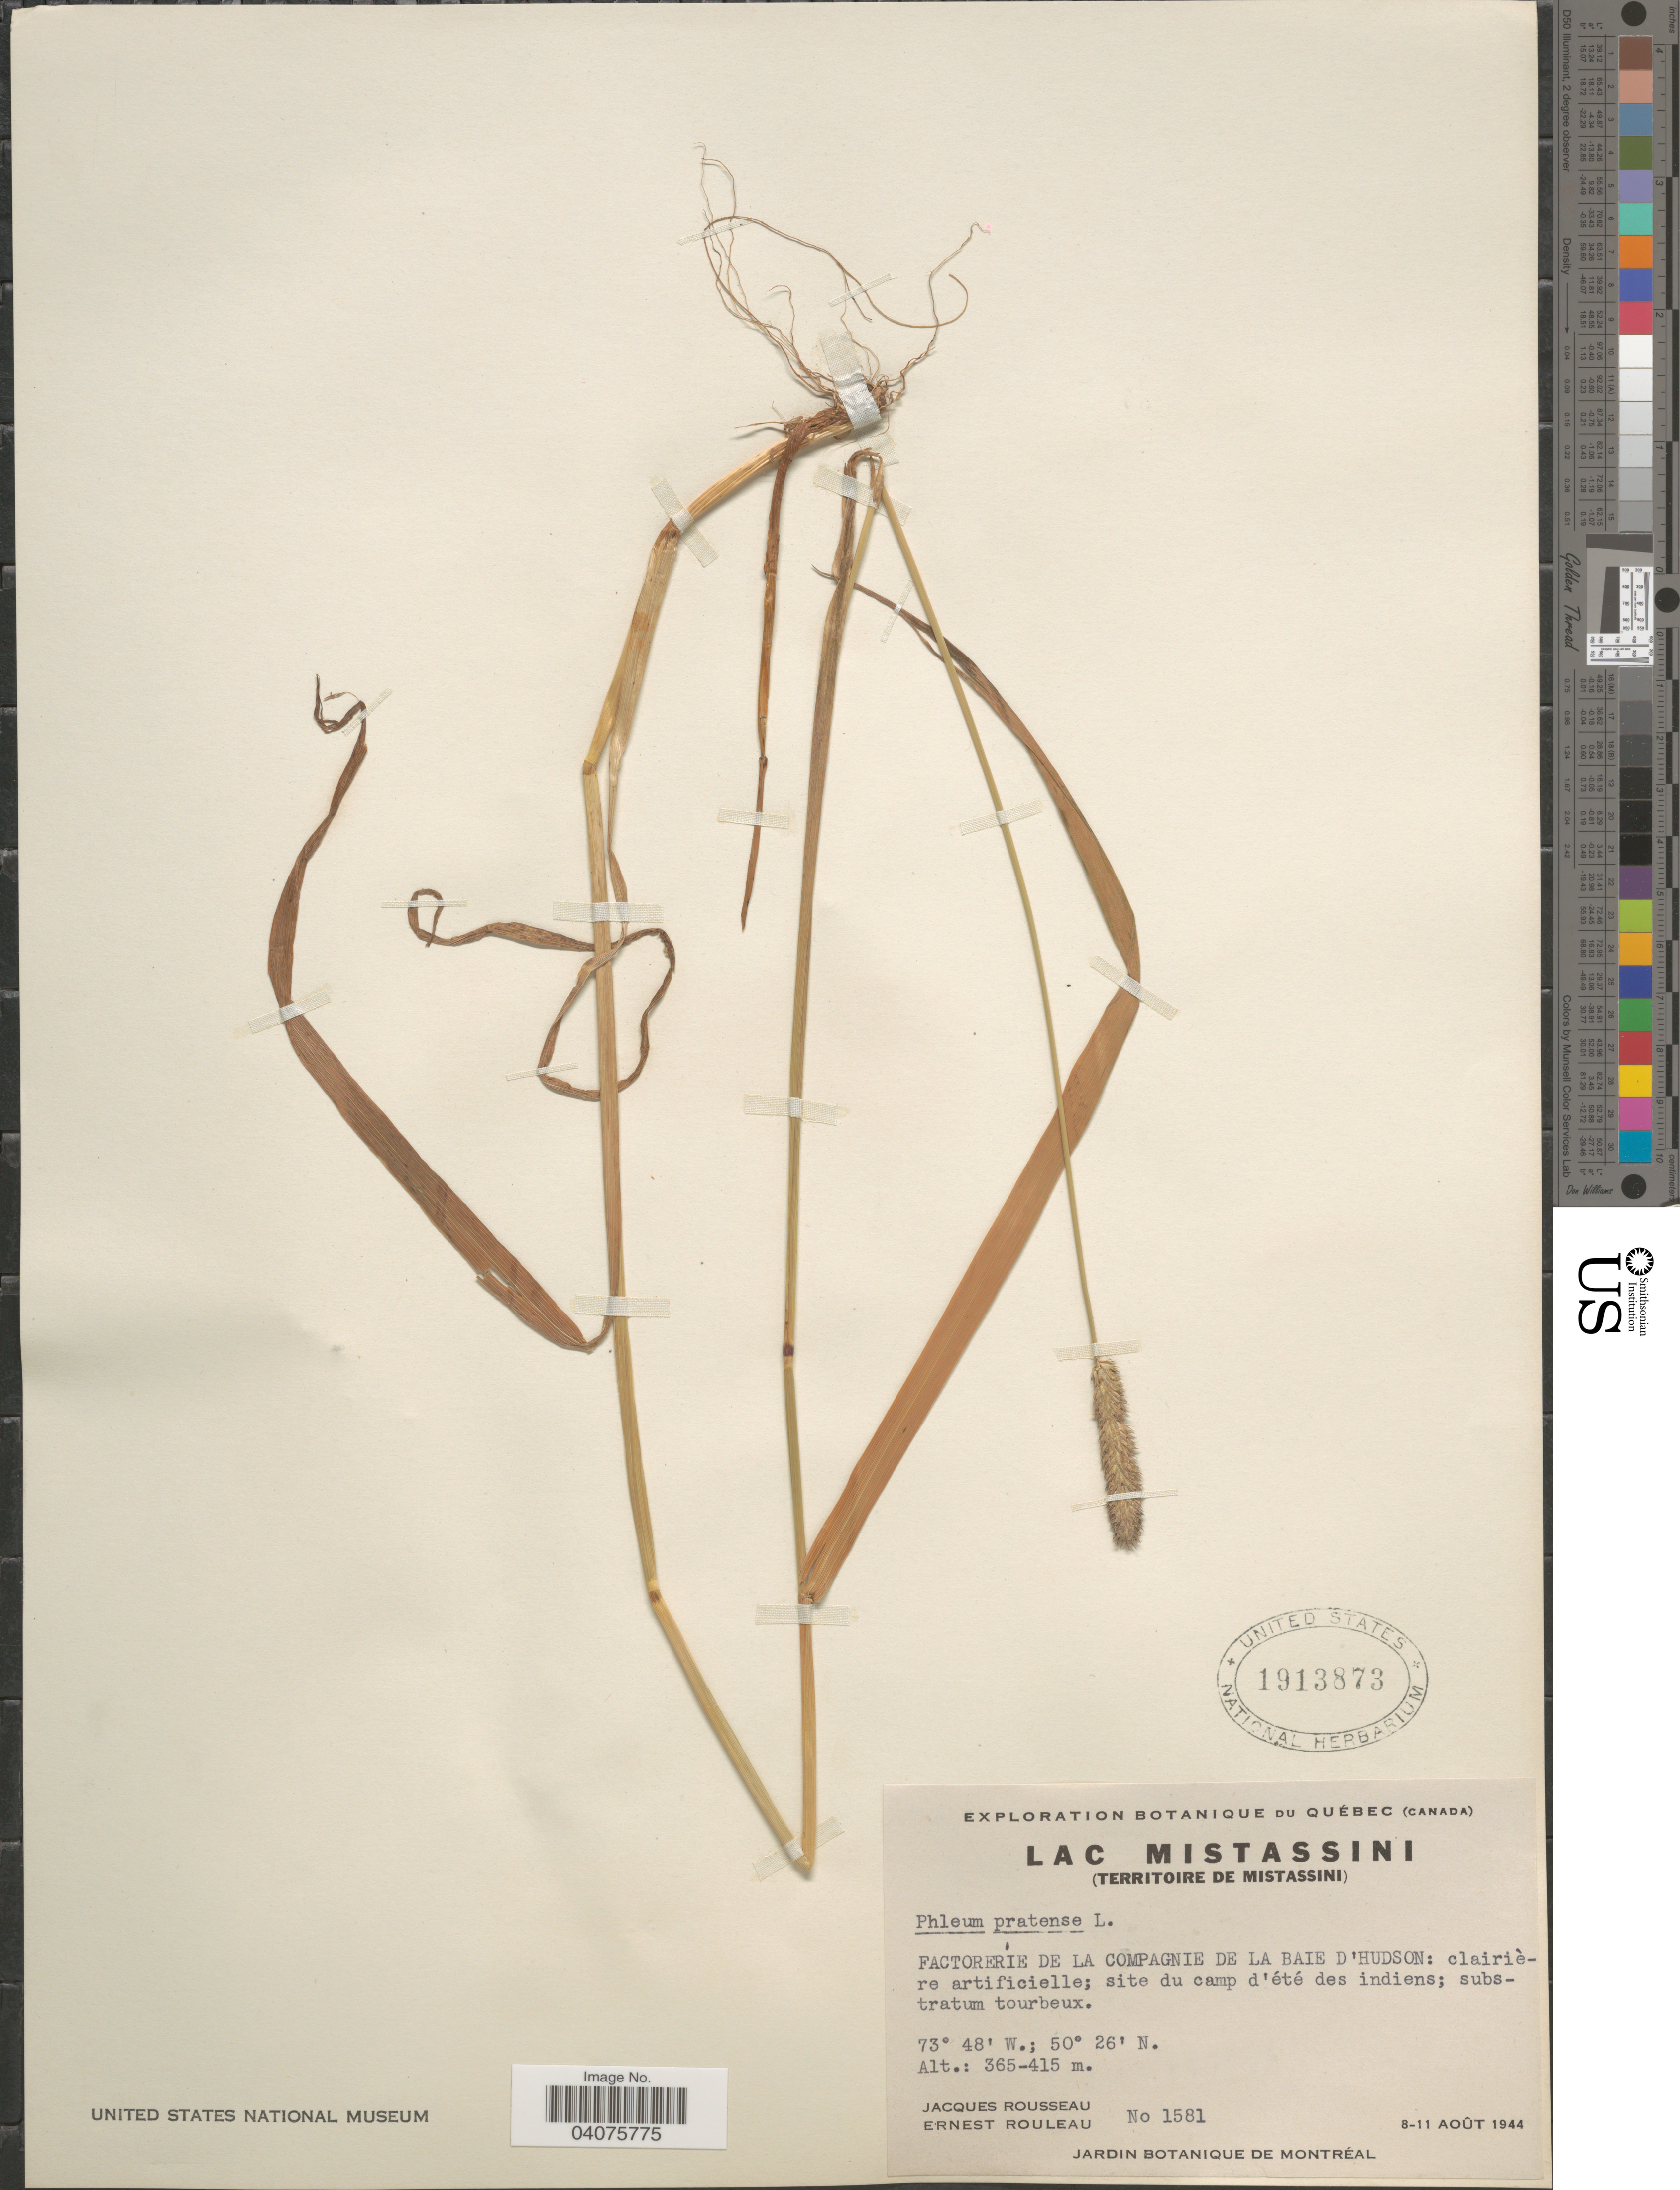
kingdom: Plantae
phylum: Tracheophyta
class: Liliopsida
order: Poales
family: Poaceae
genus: Phleum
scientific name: Phleum pratense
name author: L.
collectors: J. Rousseau & J. Rouleau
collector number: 1581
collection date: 1944-08-08/1944-08-11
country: Canada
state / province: Quebec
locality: Exploration Botanique du Québec (Canada). Lac Mistassini (Territoire de Mistassini). Factorerie de la Compagnie de la baie d'Hudson: clairière artificielle; site du camp d'été des indiens; substratum tourbeux.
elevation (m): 365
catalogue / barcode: US 1913873